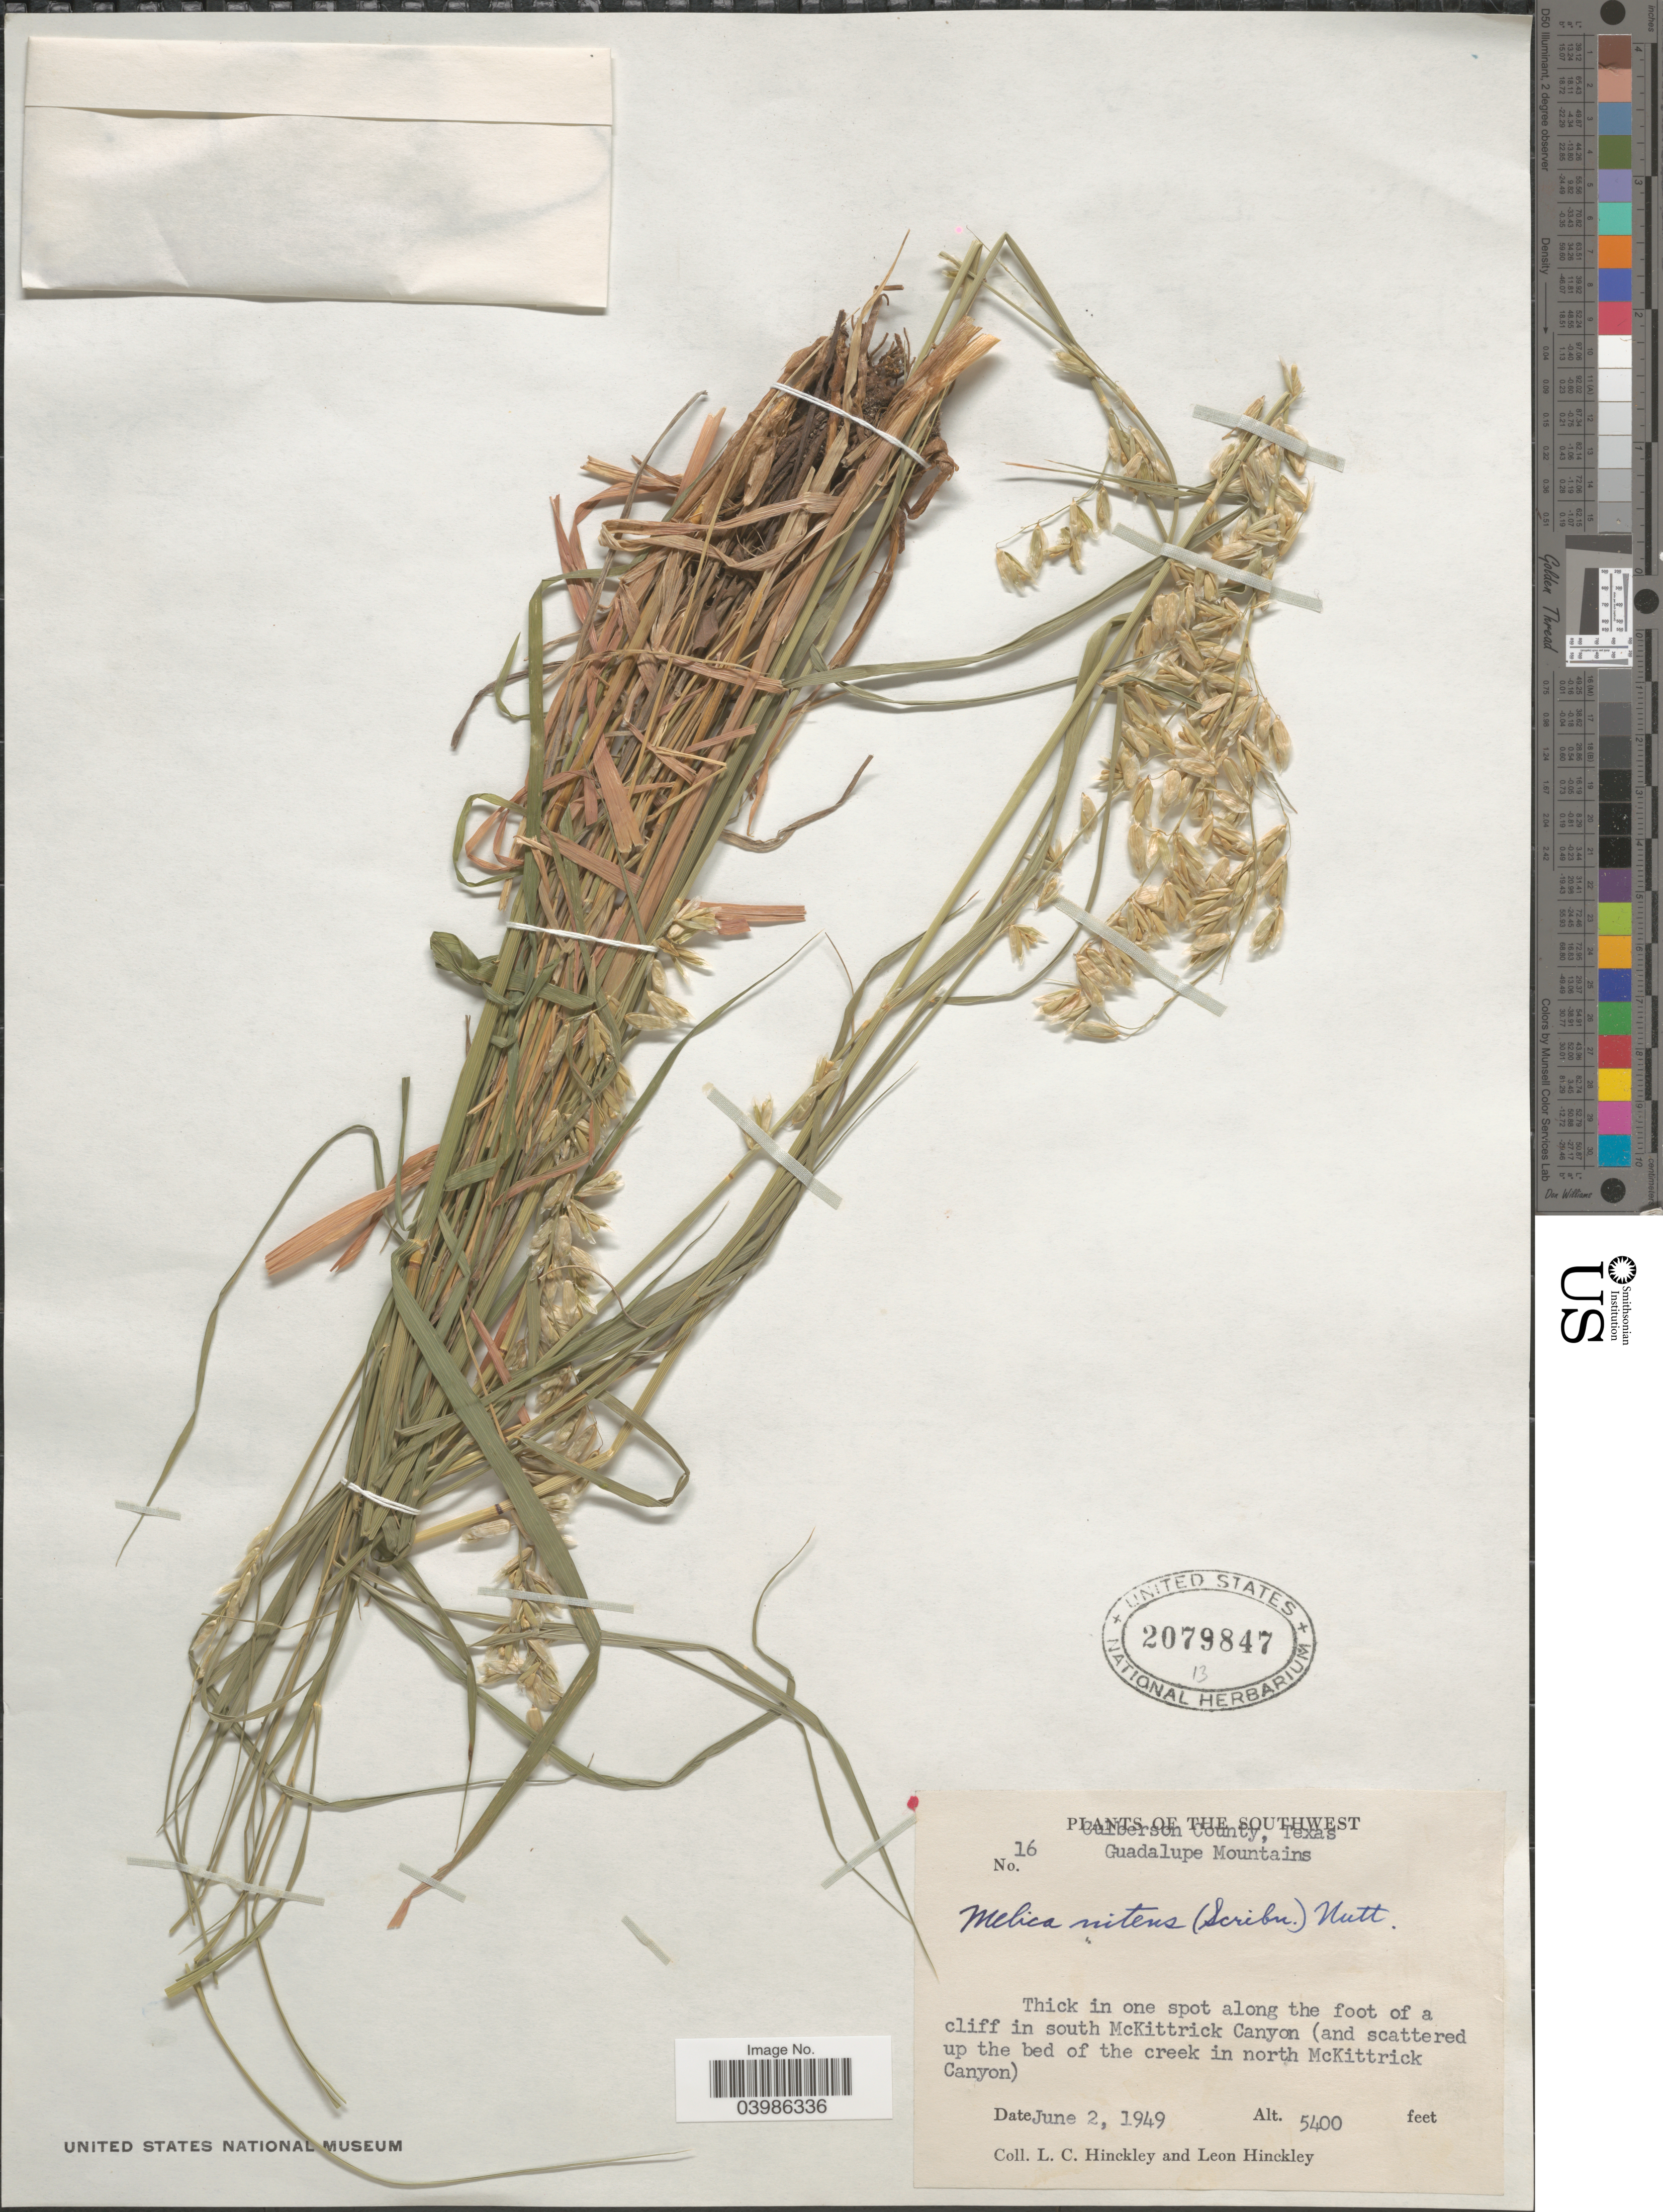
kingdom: Plantae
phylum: Tracheophyta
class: Liliopsida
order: Poales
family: Poaceae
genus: Melica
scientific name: Melica nitens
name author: (Scribn.) Nutt. ex Piper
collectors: L. Hinckley & L. Hinckley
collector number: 16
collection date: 1949-06-02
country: United States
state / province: Texas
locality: The Southwest. Culberson County. Guadalupe Mountains. Thick in one spot along the foot of a cliff in south McKittrick Canyon (and scattered up the bed of the creek in north McKittrick Canyon).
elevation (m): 1646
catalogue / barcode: US 2079847